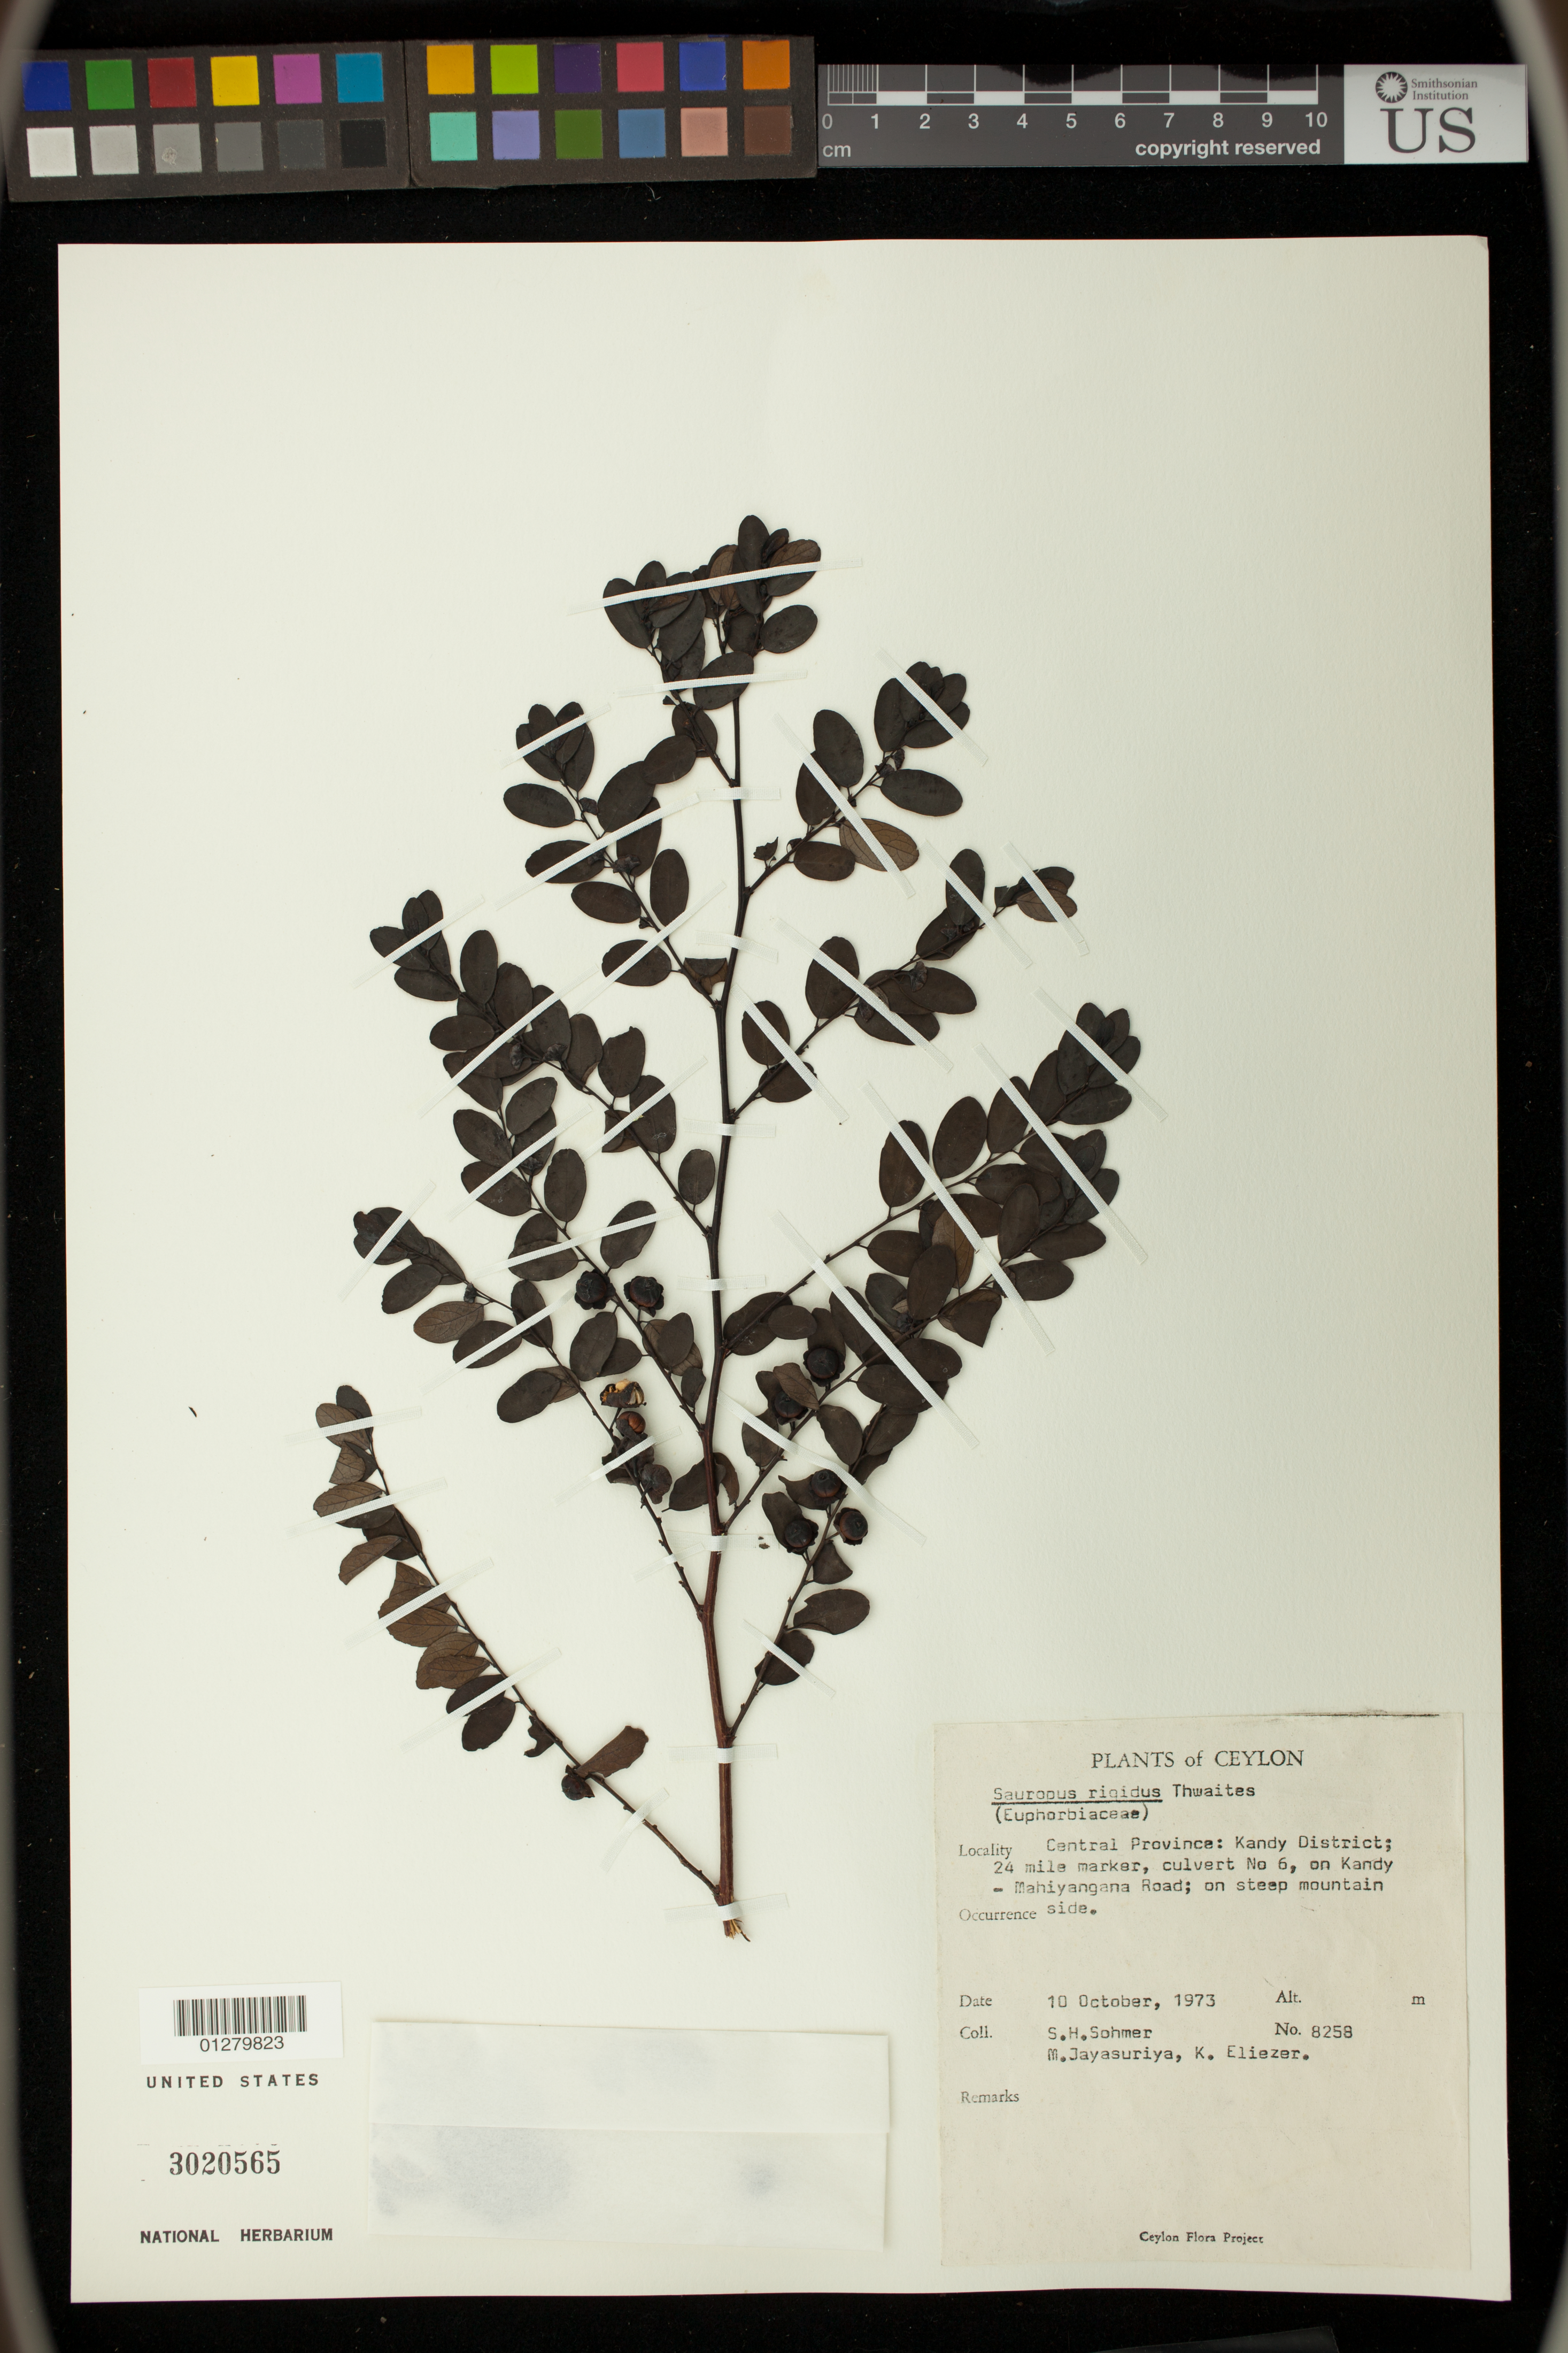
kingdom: Plantae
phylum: Tracheophyta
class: Magnoliopsida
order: Malpighiales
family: Phyllanthaceae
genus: Sauropus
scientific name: Sauropus quadrangularis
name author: (Willd.) Müll. Arg.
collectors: S. H. Sohmer, M. Jayasuriya & K. Eliezer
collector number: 8258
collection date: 1973-10-10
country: Sri Lanka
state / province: Central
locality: Kandy District; 24 mile marker, culvert No 6, on Kandy Mahiyangana Road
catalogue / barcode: US 3020565